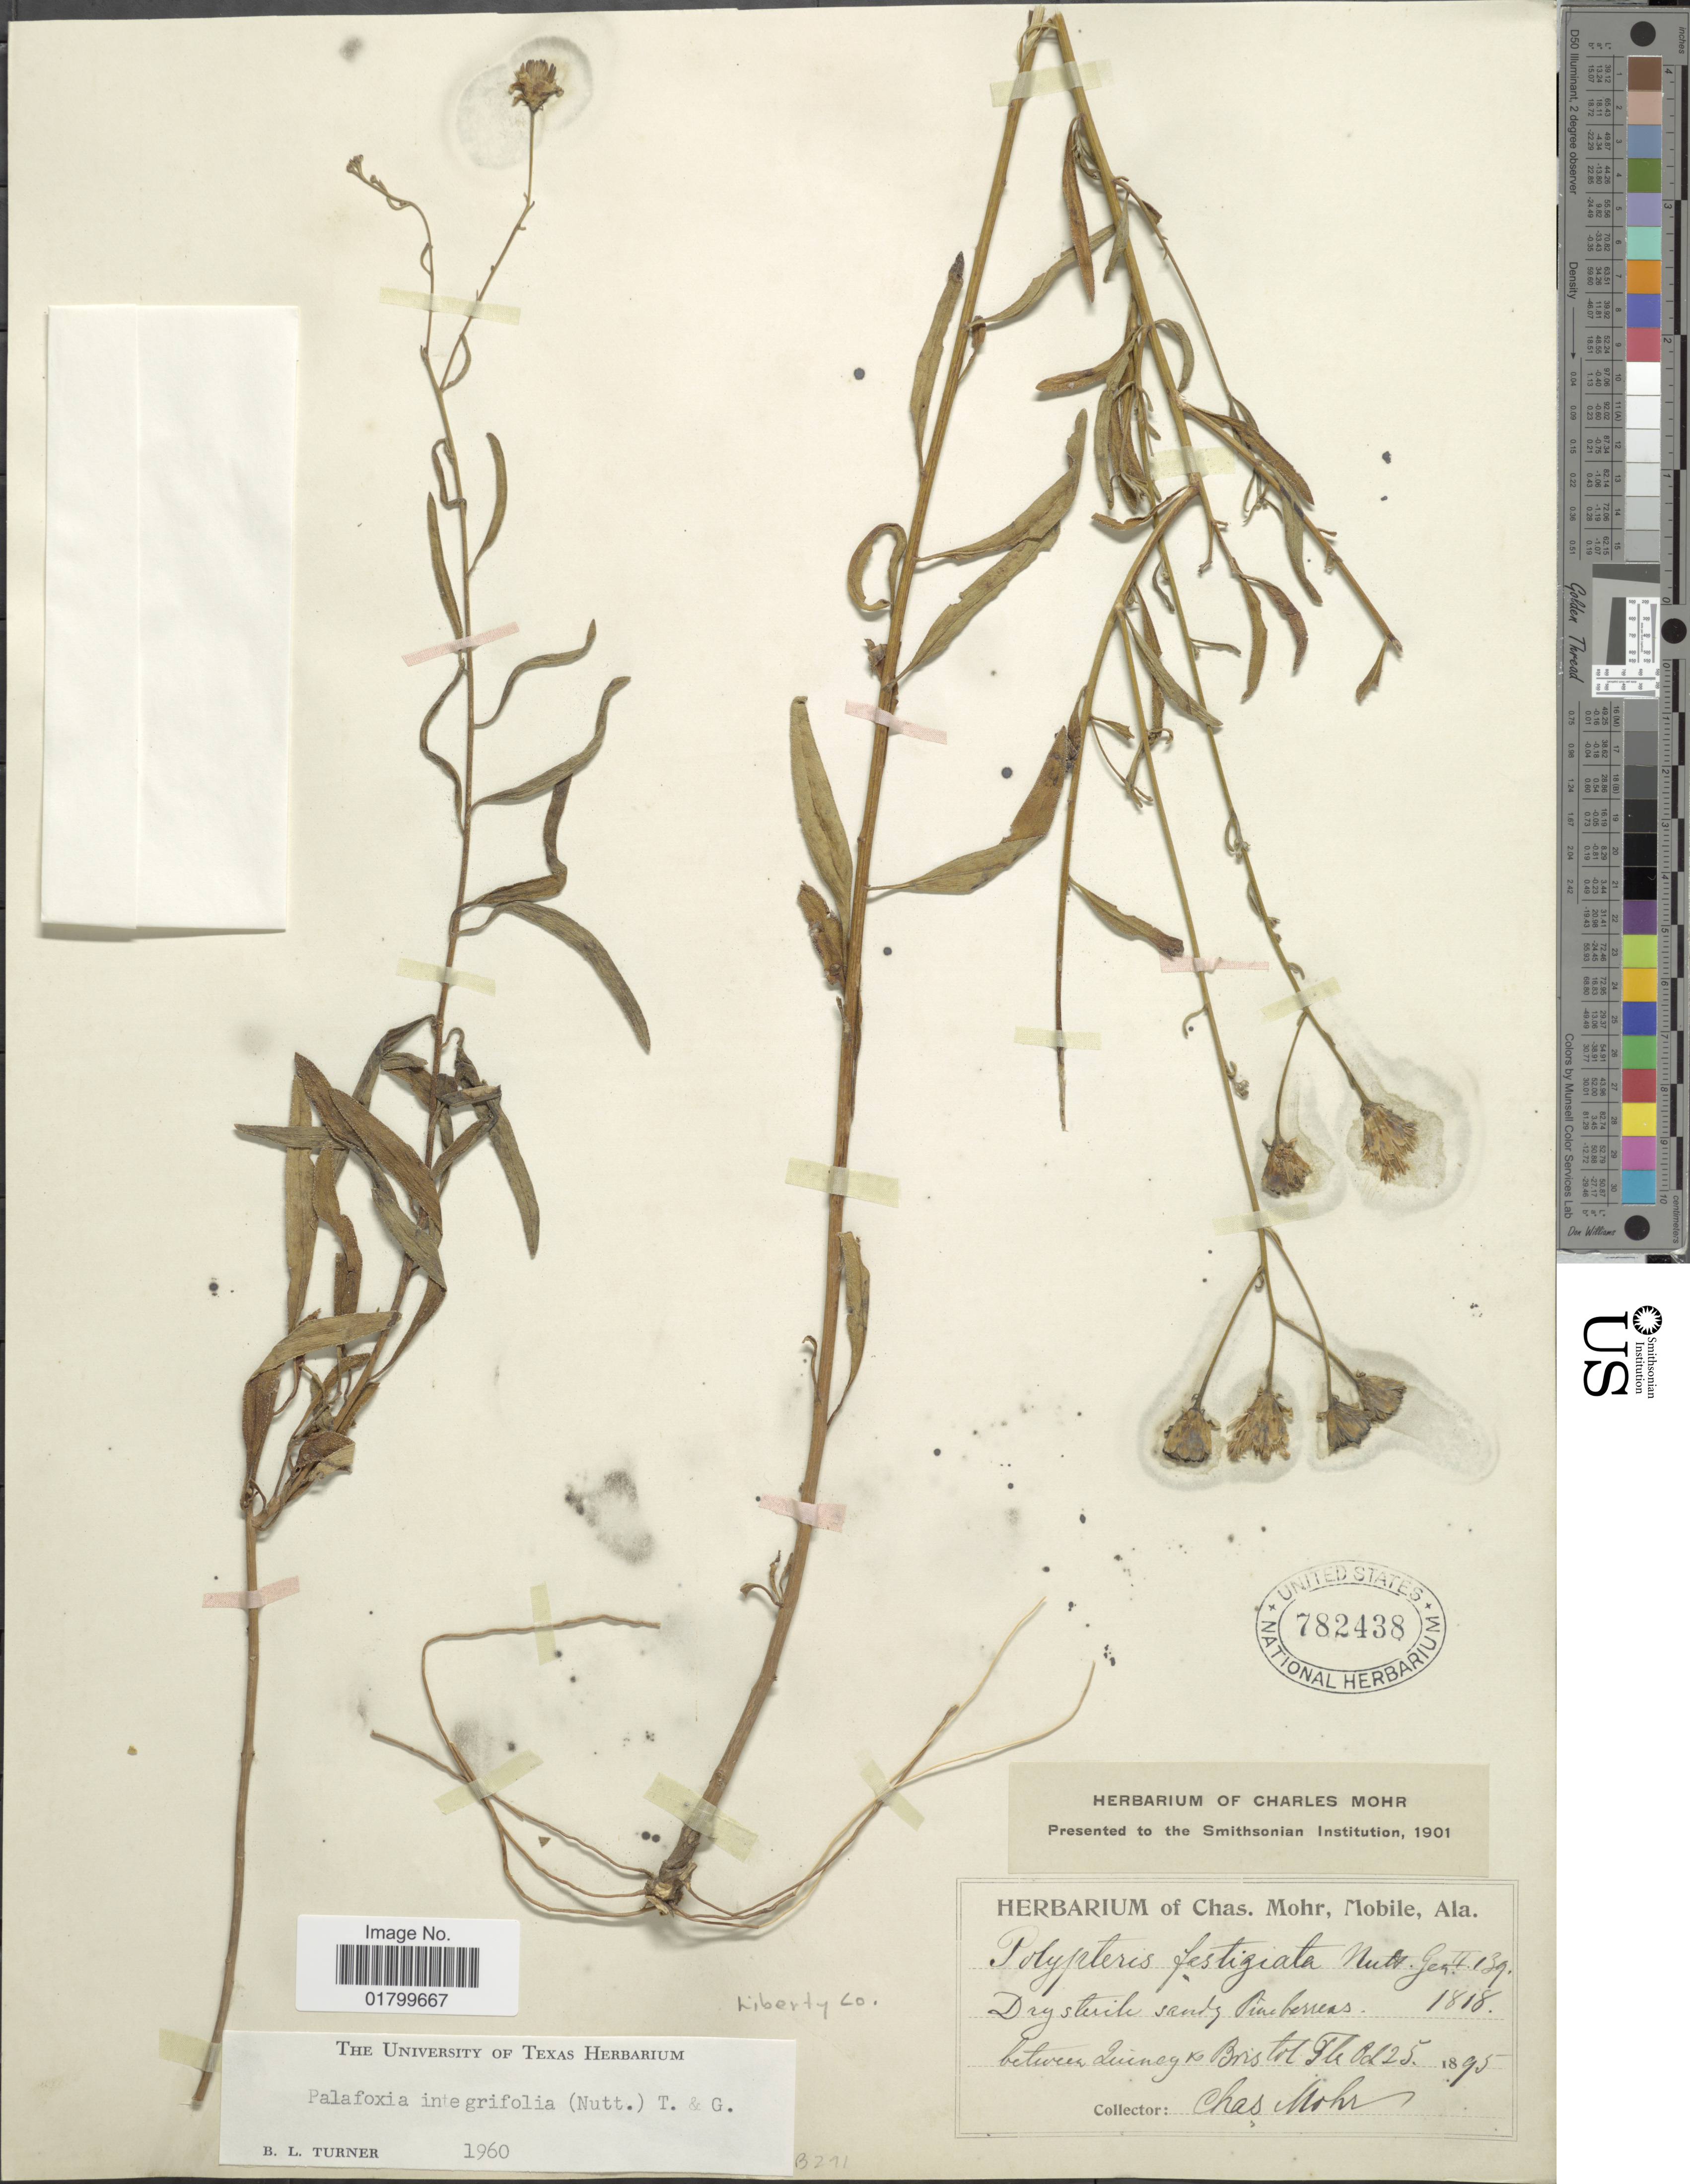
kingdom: Plantae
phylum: Tracheophyta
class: Magnoliopsida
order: Asterales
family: Asteraceae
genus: Palafoxia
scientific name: Palafoxia integrifolia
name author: (Nutt.) Torr. & A. Gray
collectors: Mohr, C. T. (herbarium)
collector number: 1818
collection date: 1895-10-25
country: United States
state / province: Florida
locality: Between Zuiney ko Bristol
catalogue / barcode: US 782438